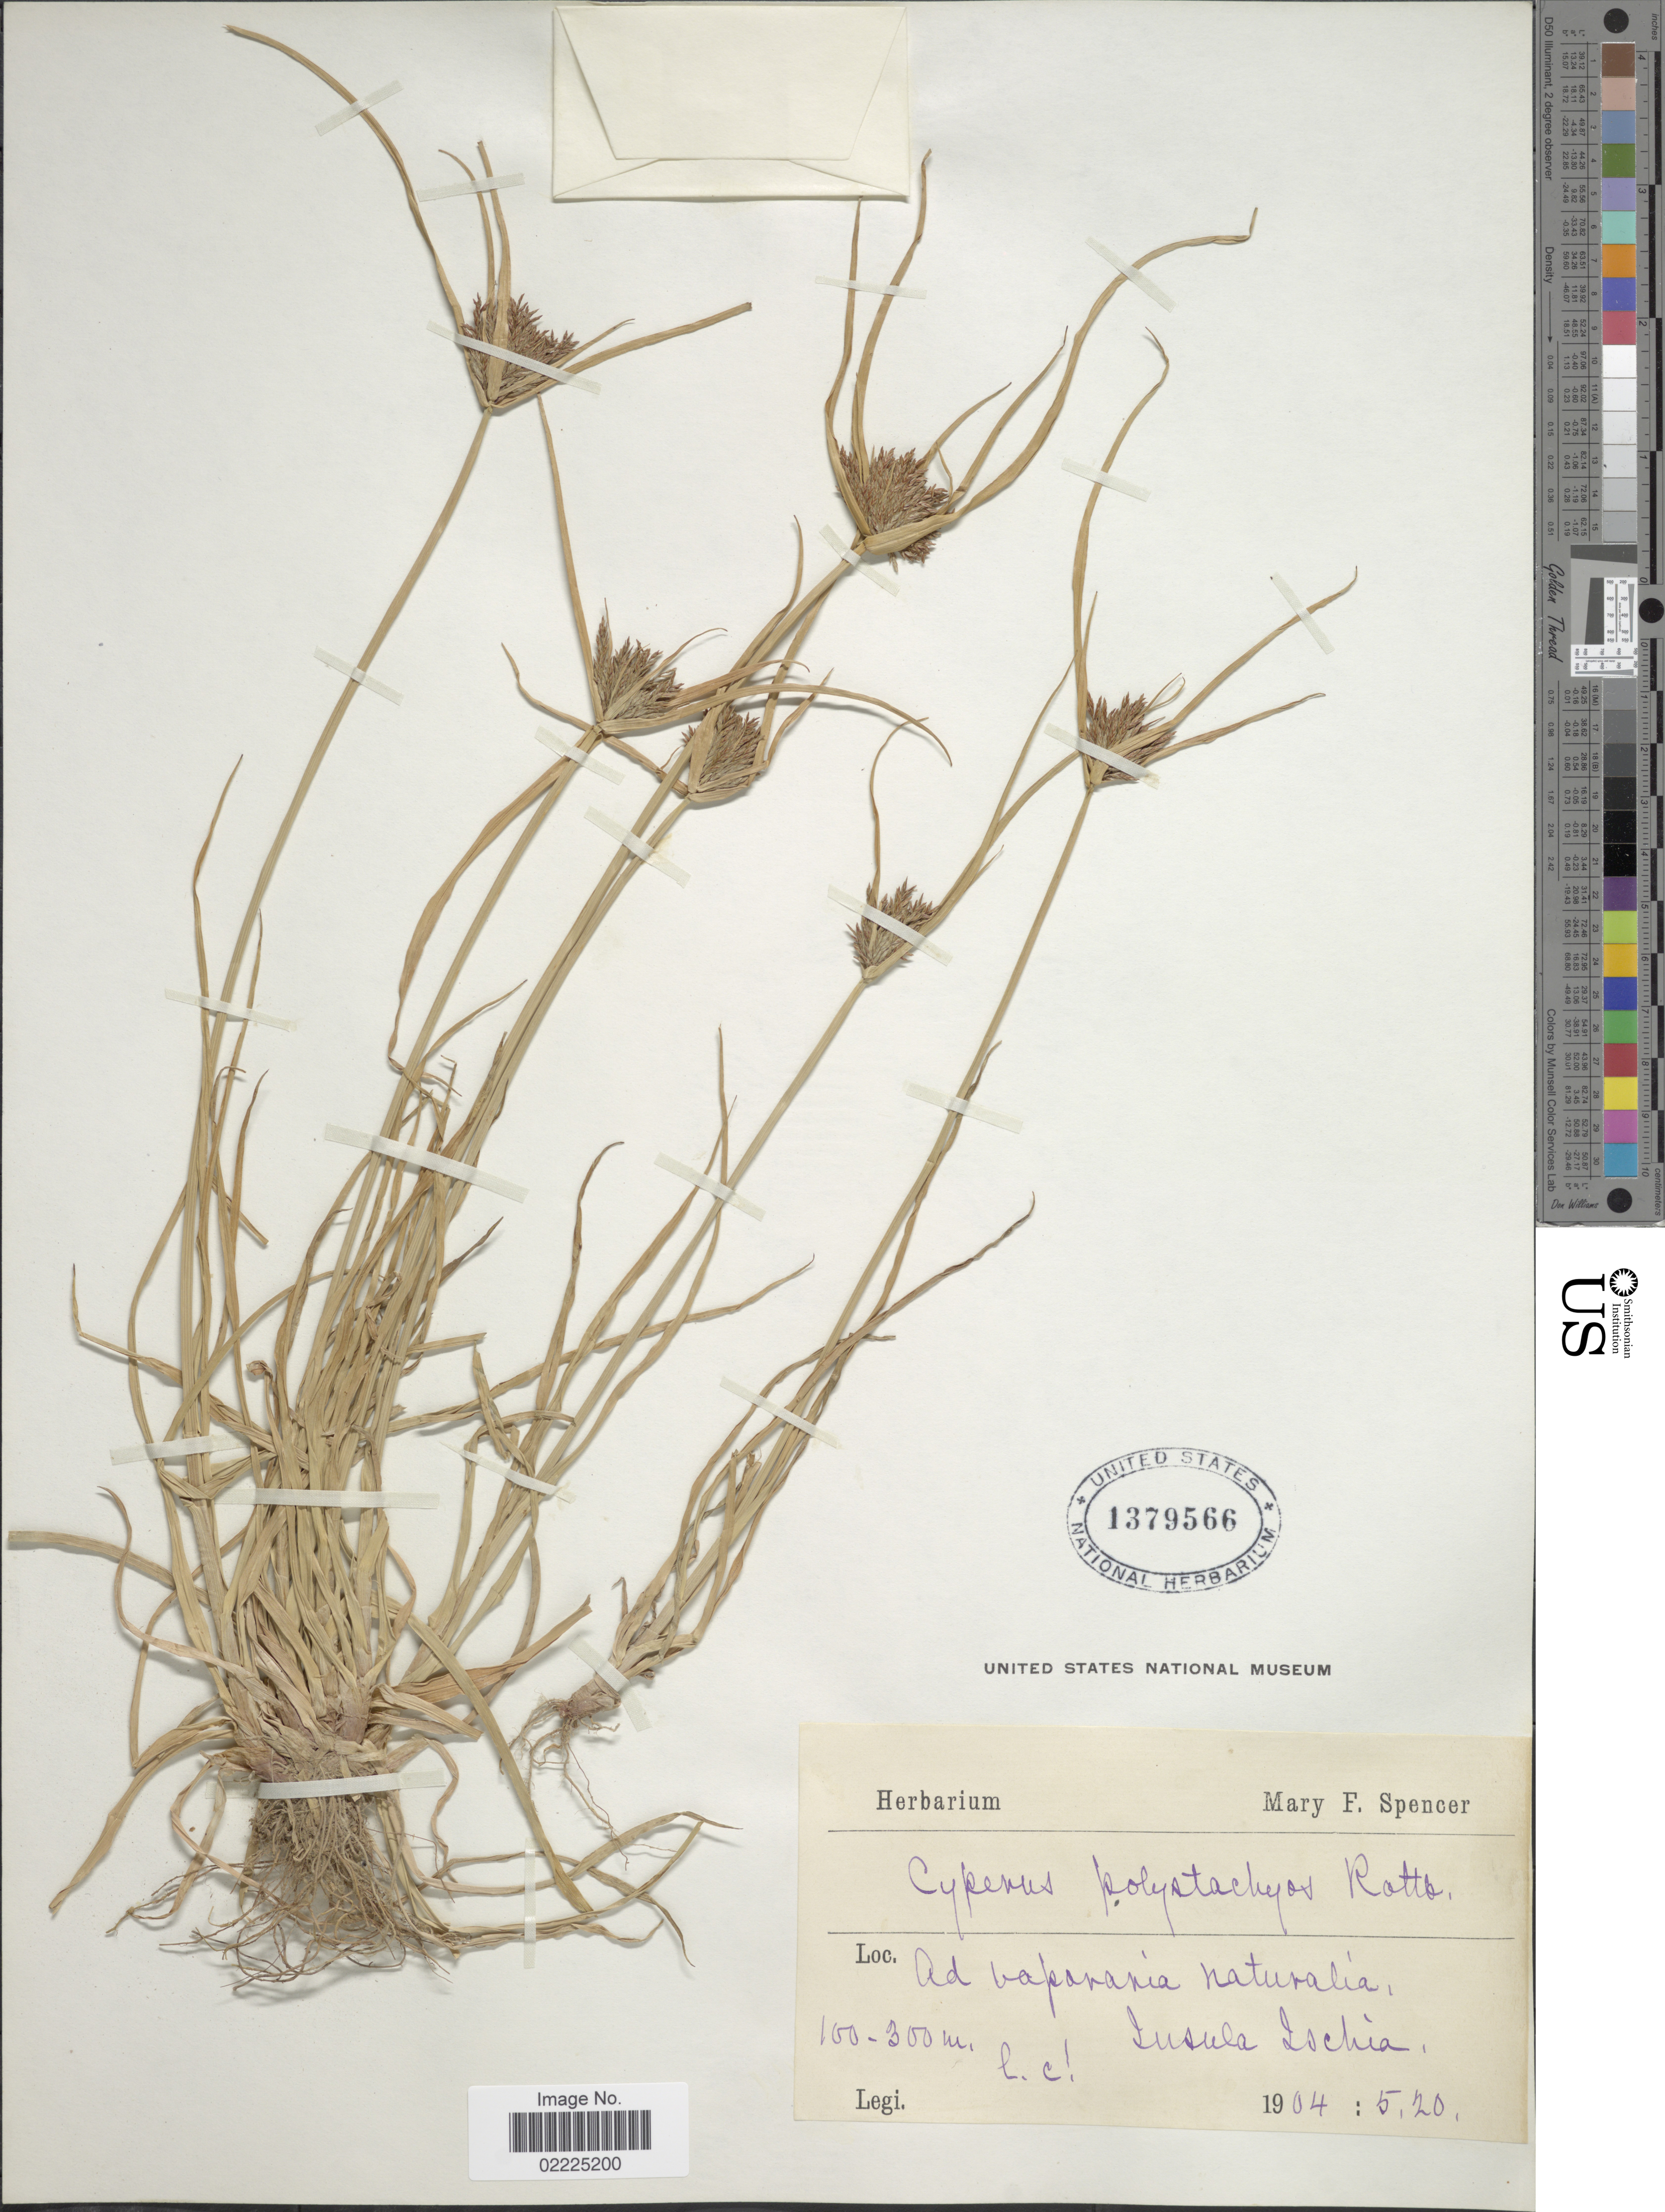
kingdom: Plantae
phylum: Tracheophyta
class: Liliopsida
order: Poales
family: Cyperaceae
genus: Cyperus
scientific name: Cyperus polystachyos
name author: Rottb.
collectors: ex herb. Spencer, Mary Fiske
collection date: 1904-05-20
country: Italy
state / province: Campania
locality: Ad vapanania Naturalia, Insula Ischia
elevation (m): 100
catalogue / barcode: US 1379566